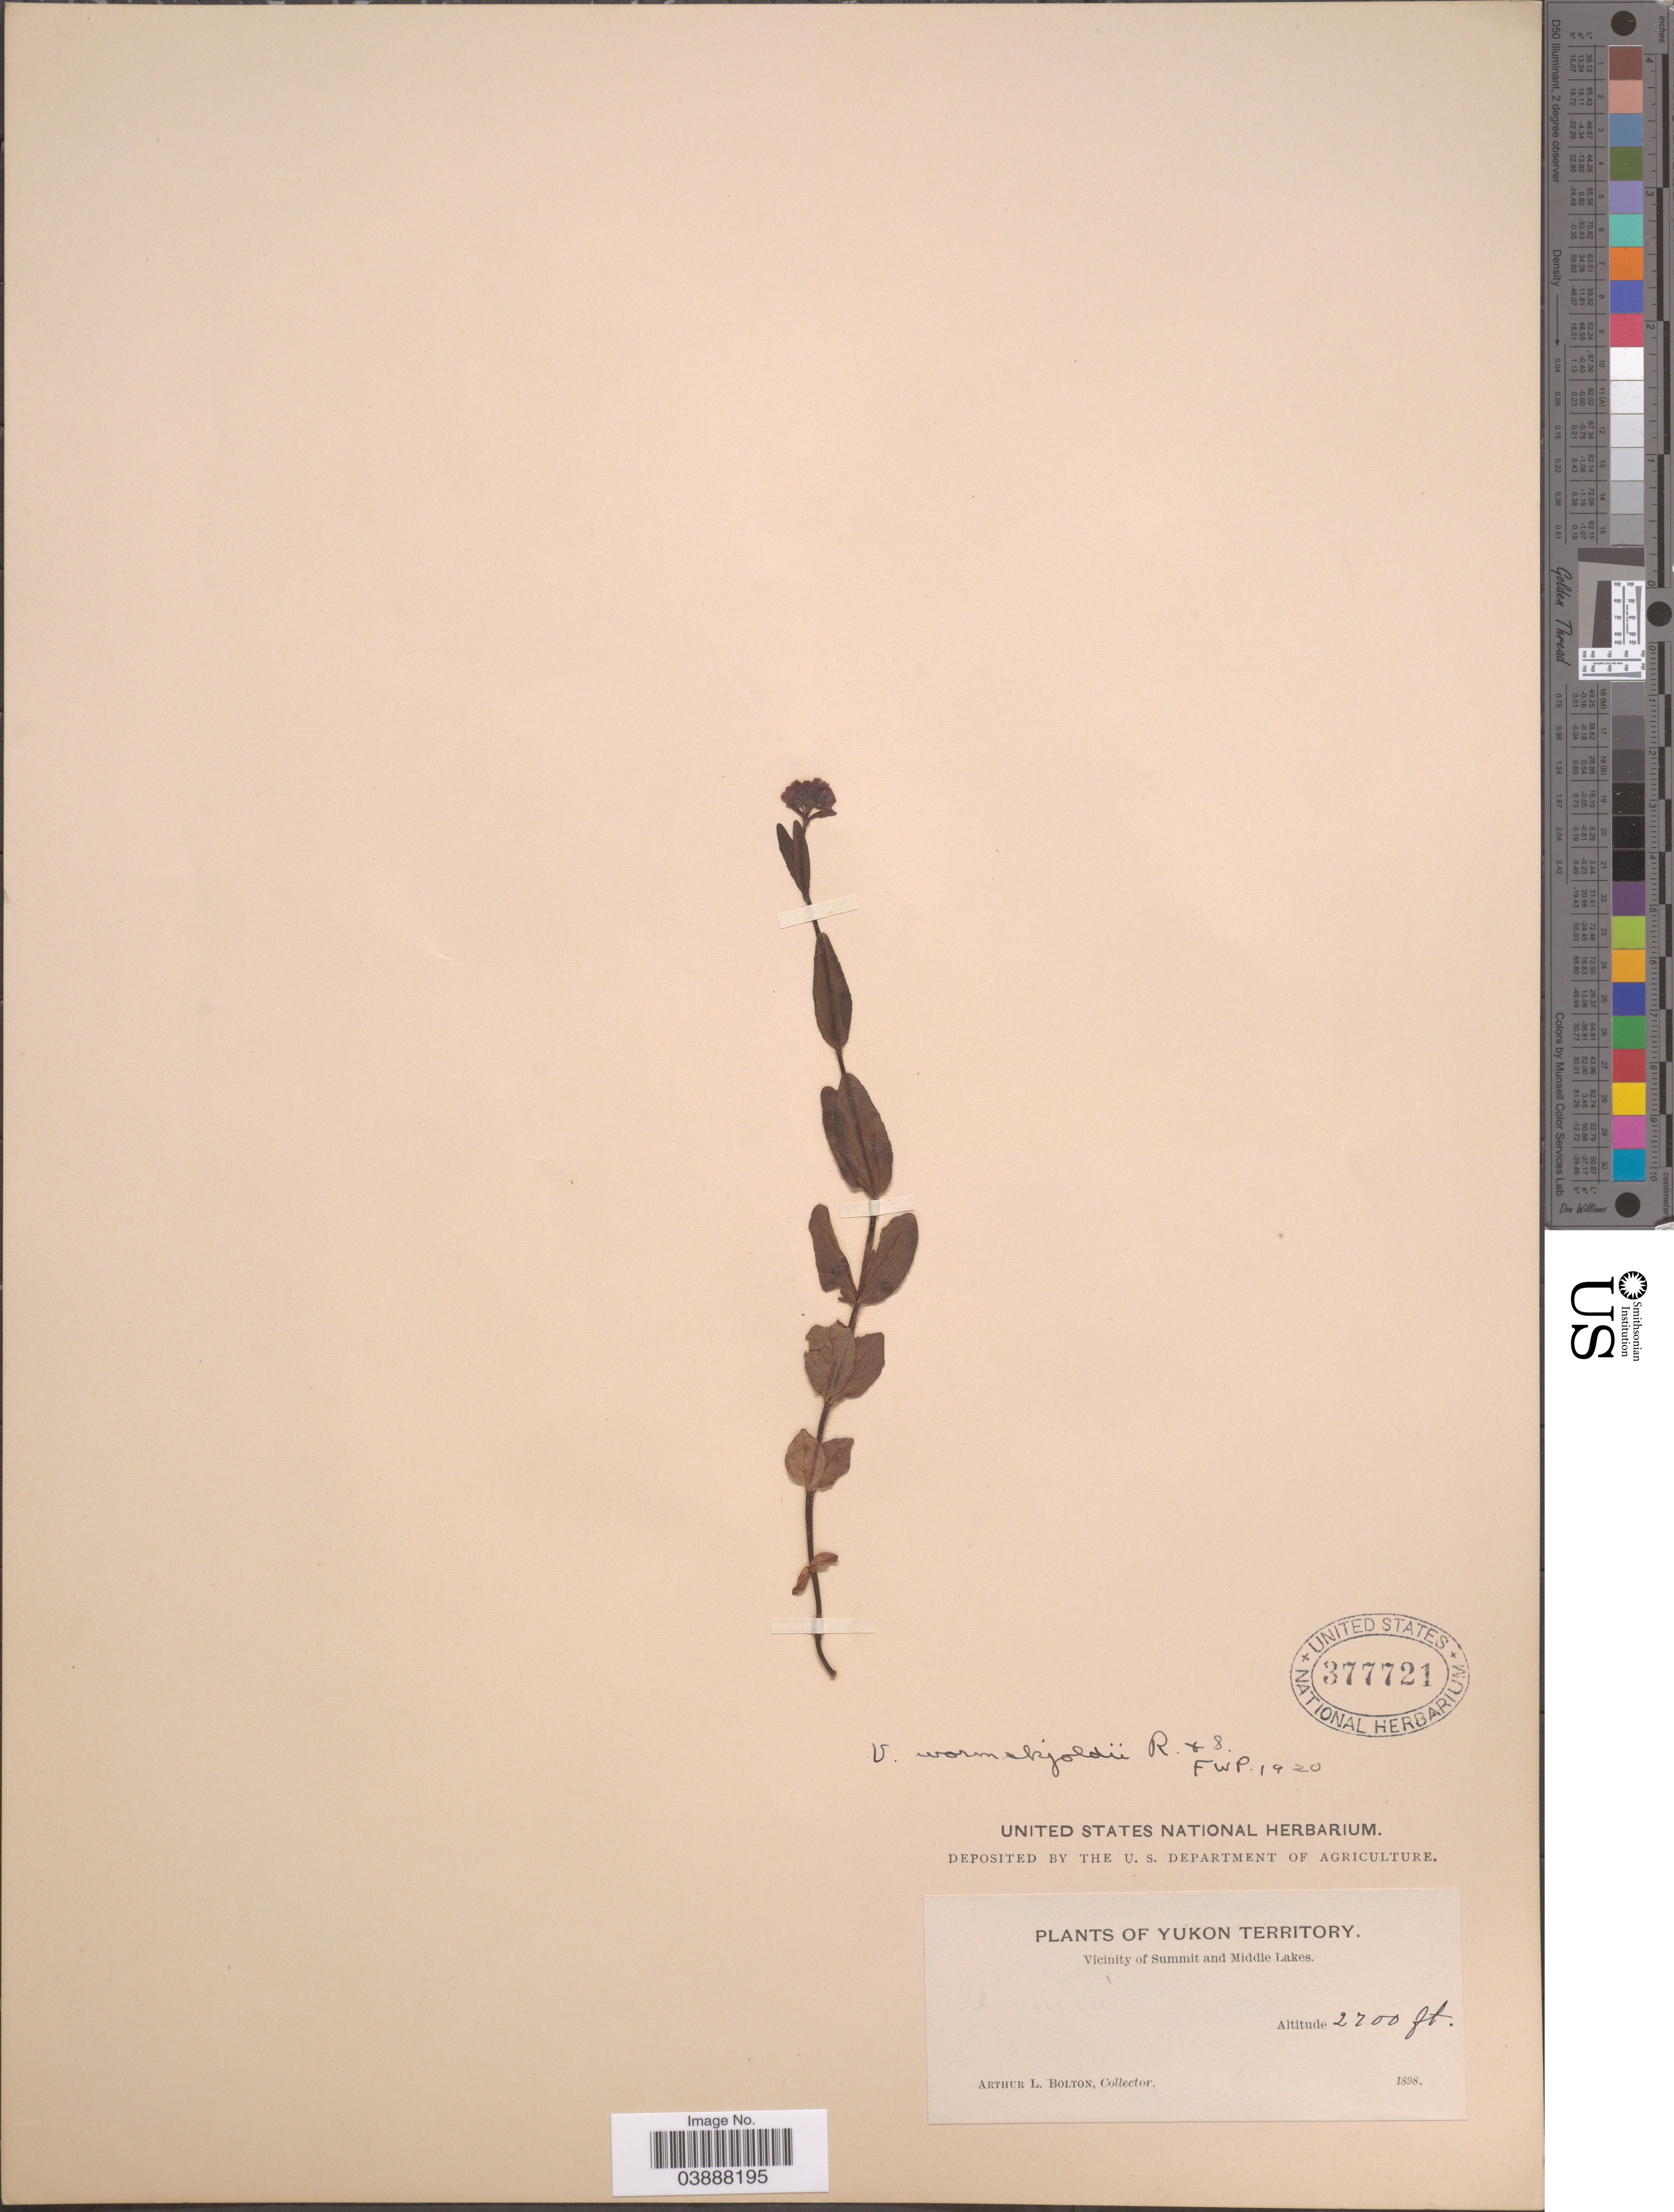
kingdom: Plantae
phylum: Tracheophyta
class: Magnoliopsida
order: Lamiales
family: Plantaginaceae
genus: Veronica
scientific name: Veronica wormskjoldii subsp. wormskjoldii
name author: Roem. & Schult.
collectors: A. Bolton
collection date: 1898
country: Canada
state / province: Yukon Territory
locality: Vicinity of Summit and Middle Lakes.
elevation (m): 823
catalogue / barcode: US 377721